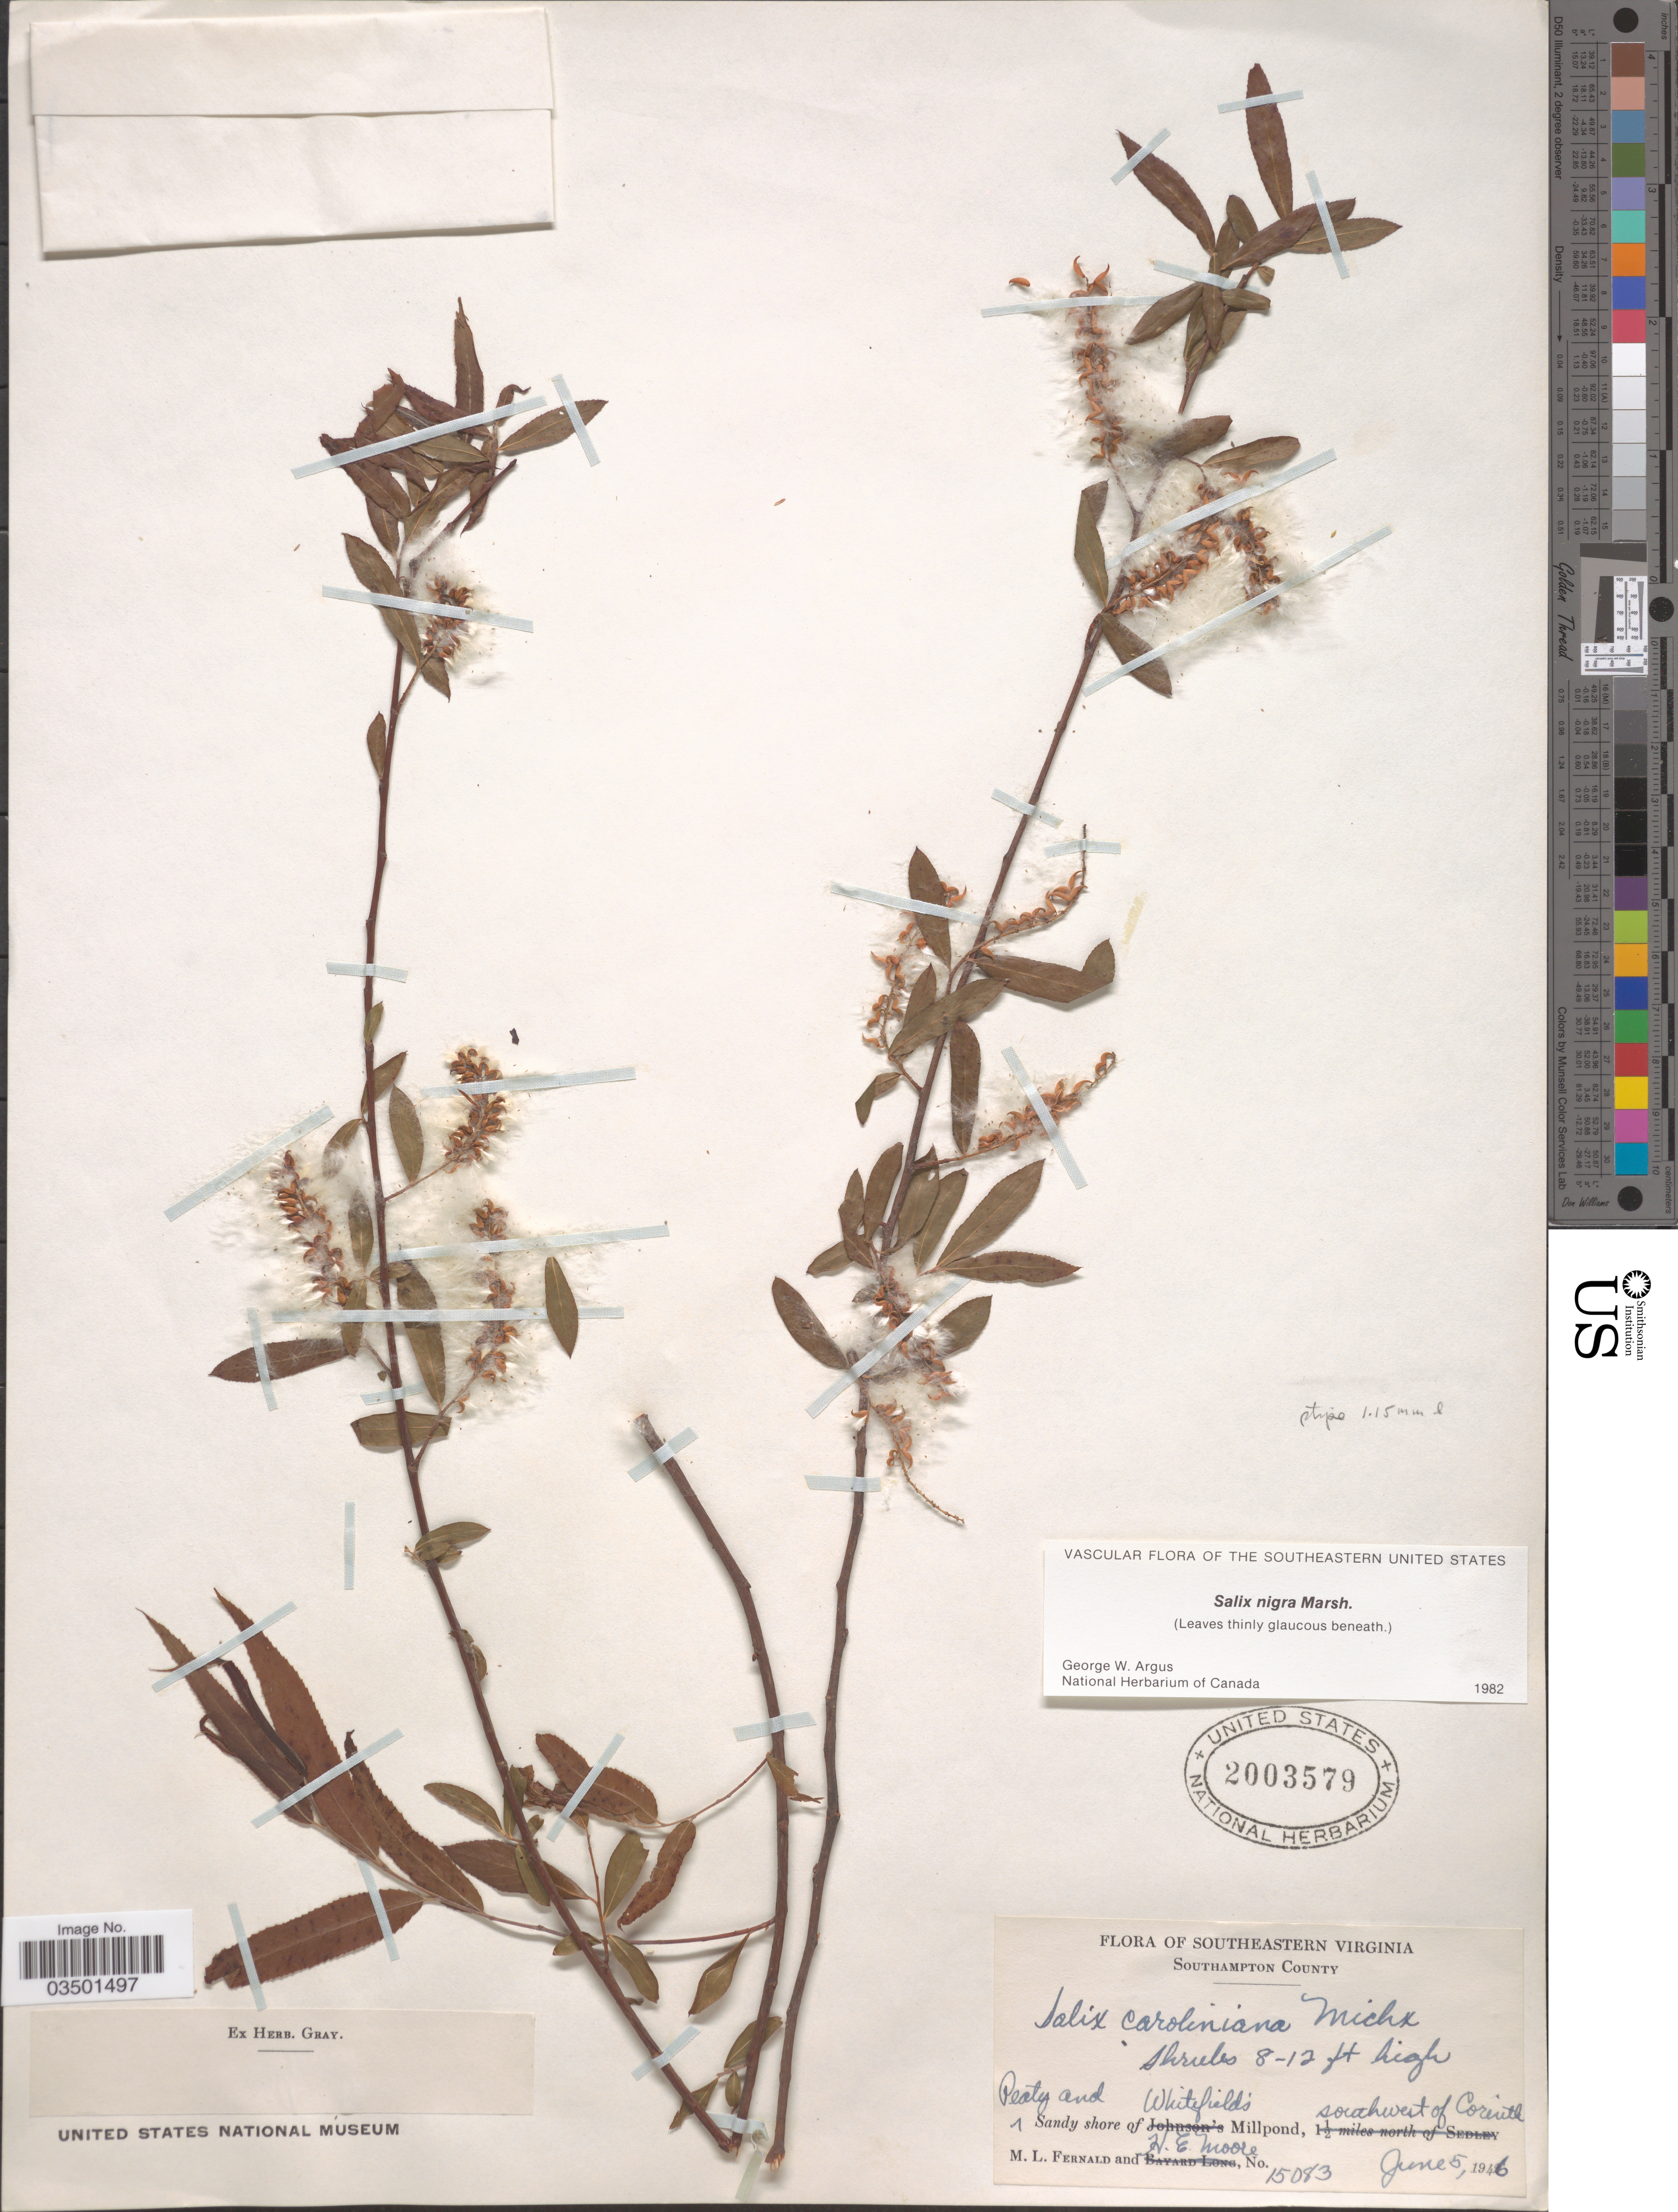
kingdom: Plantae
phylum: Tracheophyta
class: Magnoliopsida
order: Malpighiales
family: Salicaceae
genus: Salix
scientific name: Salix nigra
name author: Marshall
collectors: M. L. Fernald & H. Moore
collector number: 15083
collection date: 1946-06-05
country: United States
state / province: Virginia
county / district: Southampton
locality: Southeastern Virginia. Southampton County. Peaty and sandy shore of Whitefield's Millpond, southwest of Corinth.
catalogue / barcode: US 2003579